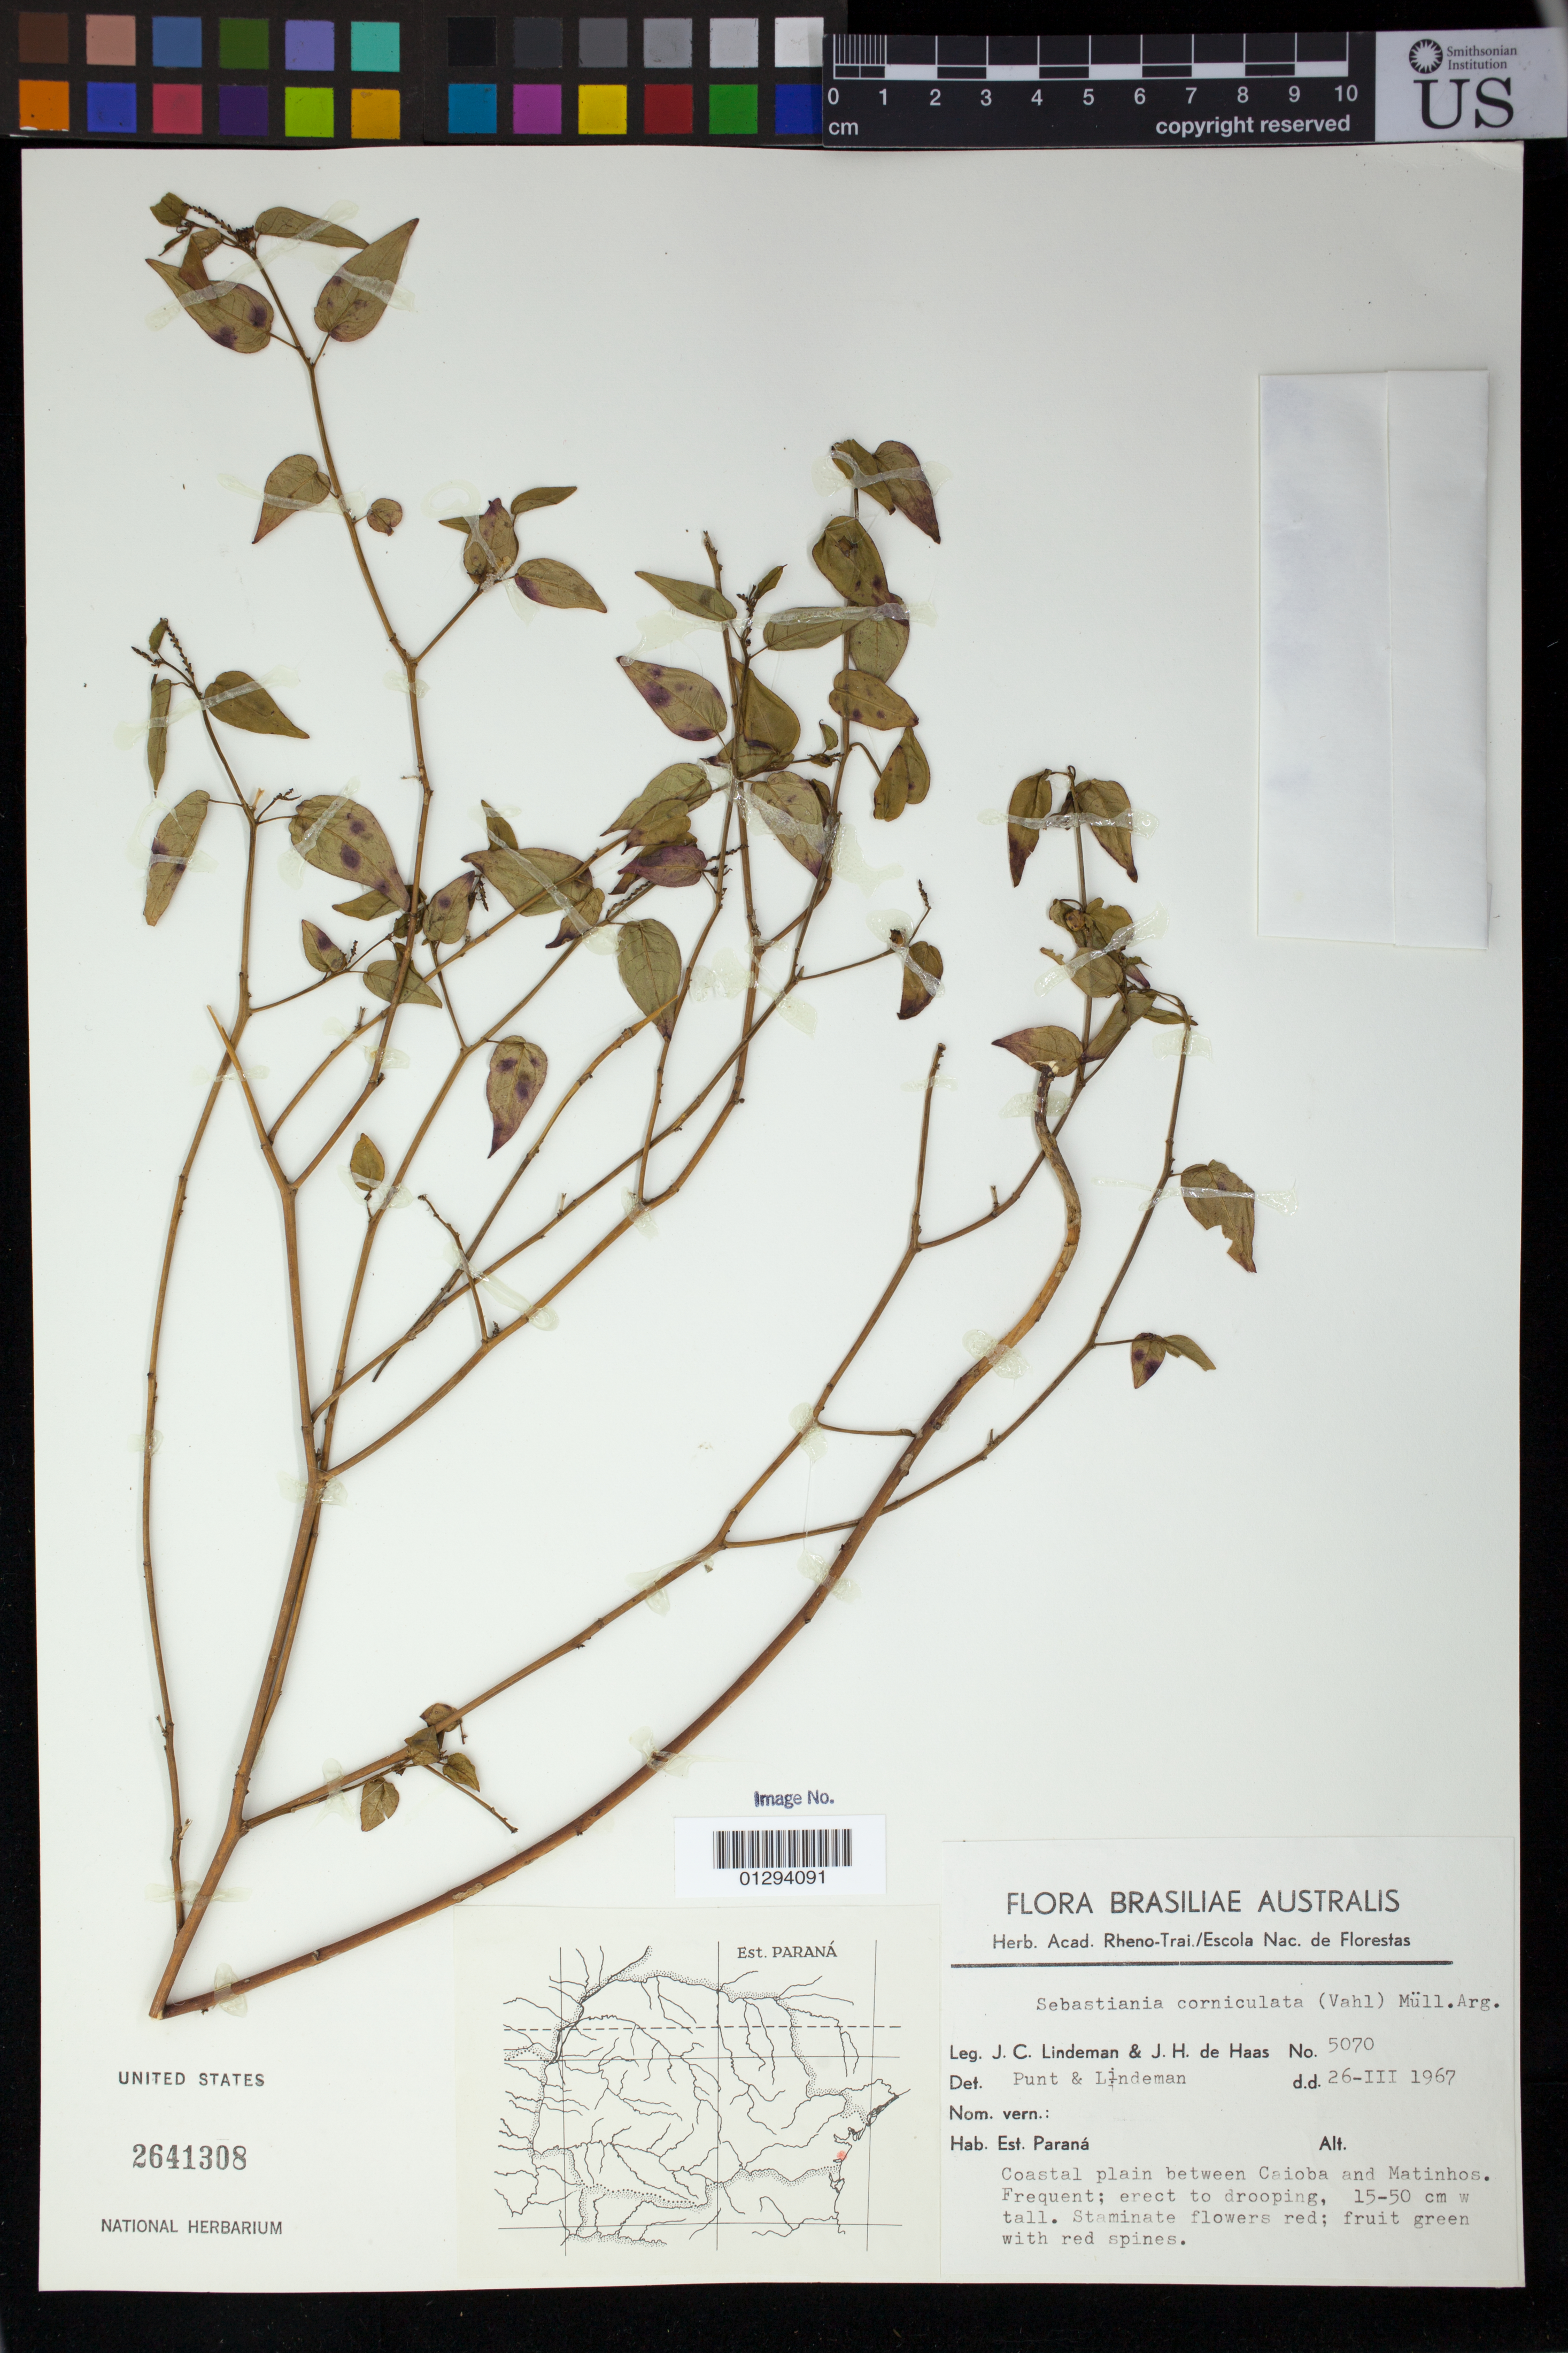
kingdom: Plantae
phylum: Tracheophyta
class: Magnoliopsida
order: Malpighiales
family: Euphorbiaceae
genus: Sebastiania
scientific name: Sebastiania corniculata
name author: (Vahl) Müll. Arg.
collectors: J. C. Lindeman & J. H. Haas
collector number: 5070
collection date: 1967-03-26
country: Brazil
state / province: Parana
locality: Coastal plain between Caioba and Matinhos.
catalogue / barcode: US 2641308